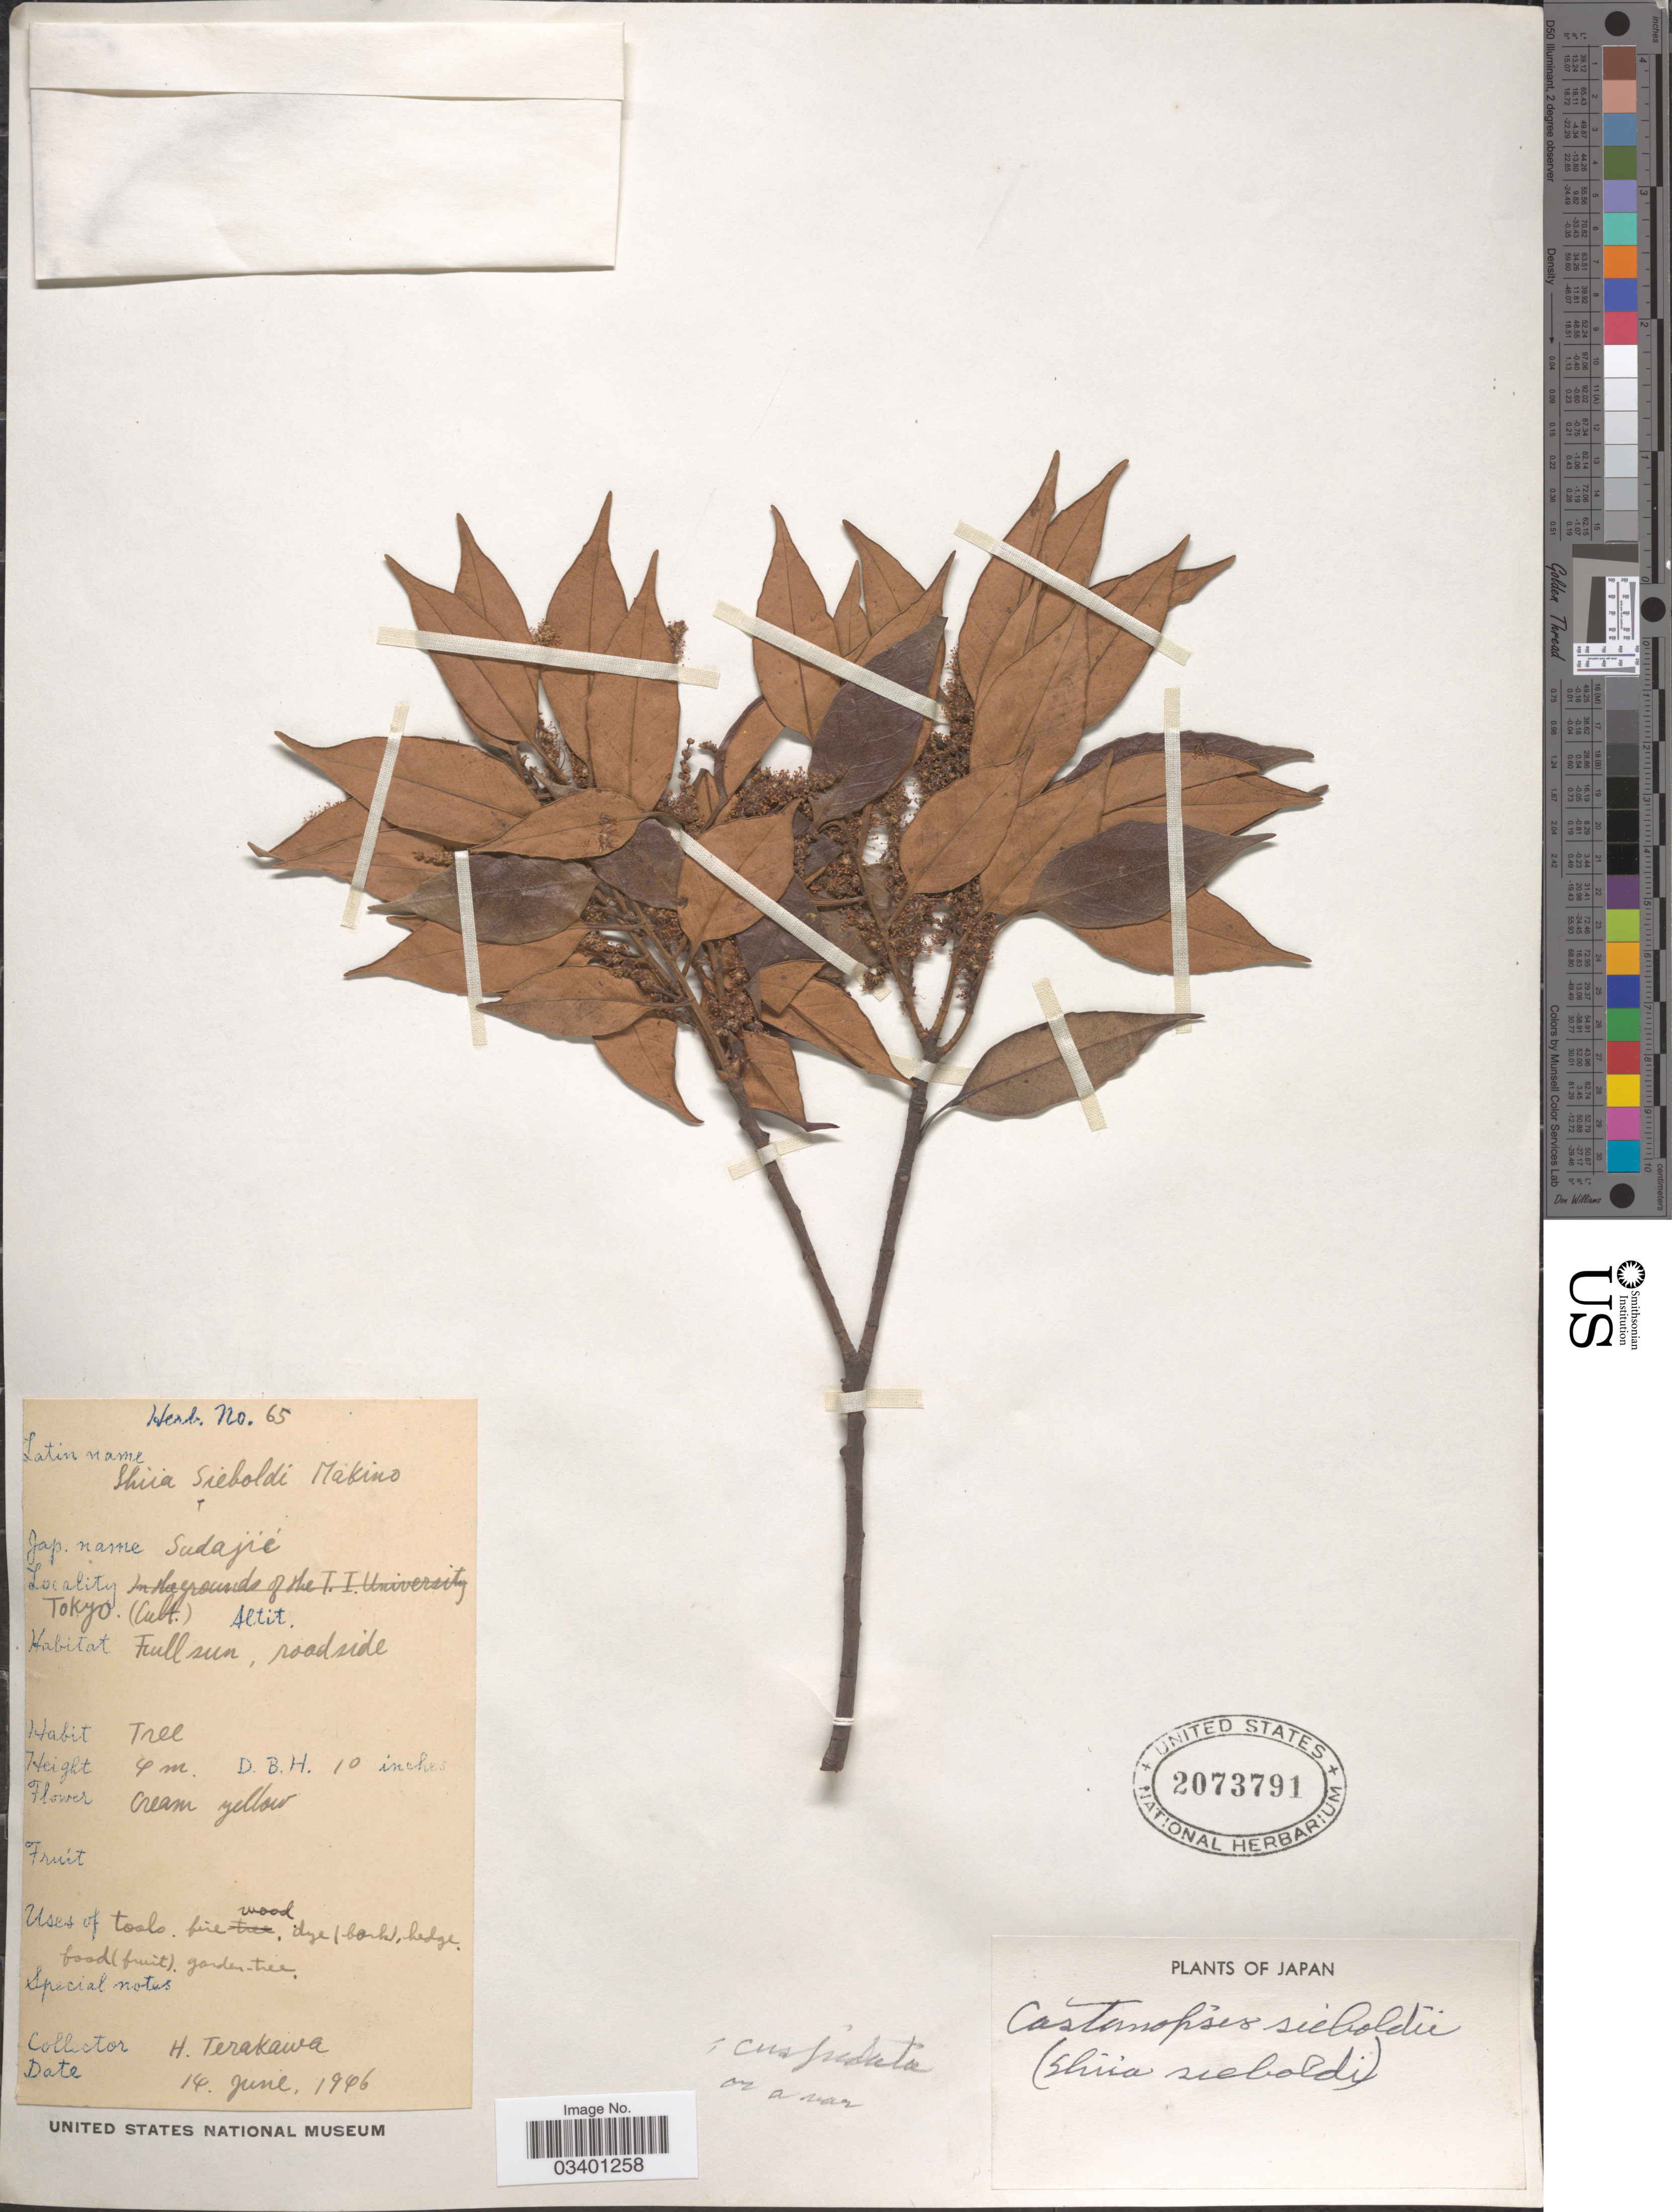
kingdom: Plantae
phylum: Tracheophyta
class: Magnoliopsida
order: Fagales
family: Fagaceae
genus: Castanopsis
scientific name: Castanopsis sieboldii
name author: (Makino) Hatus. ex T. Yamaz. & Mashiba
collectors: H. Terakawa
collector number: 65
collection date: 1946-06-14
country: Japan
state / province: Tokyo, Federal City of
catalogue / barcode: US 2073791